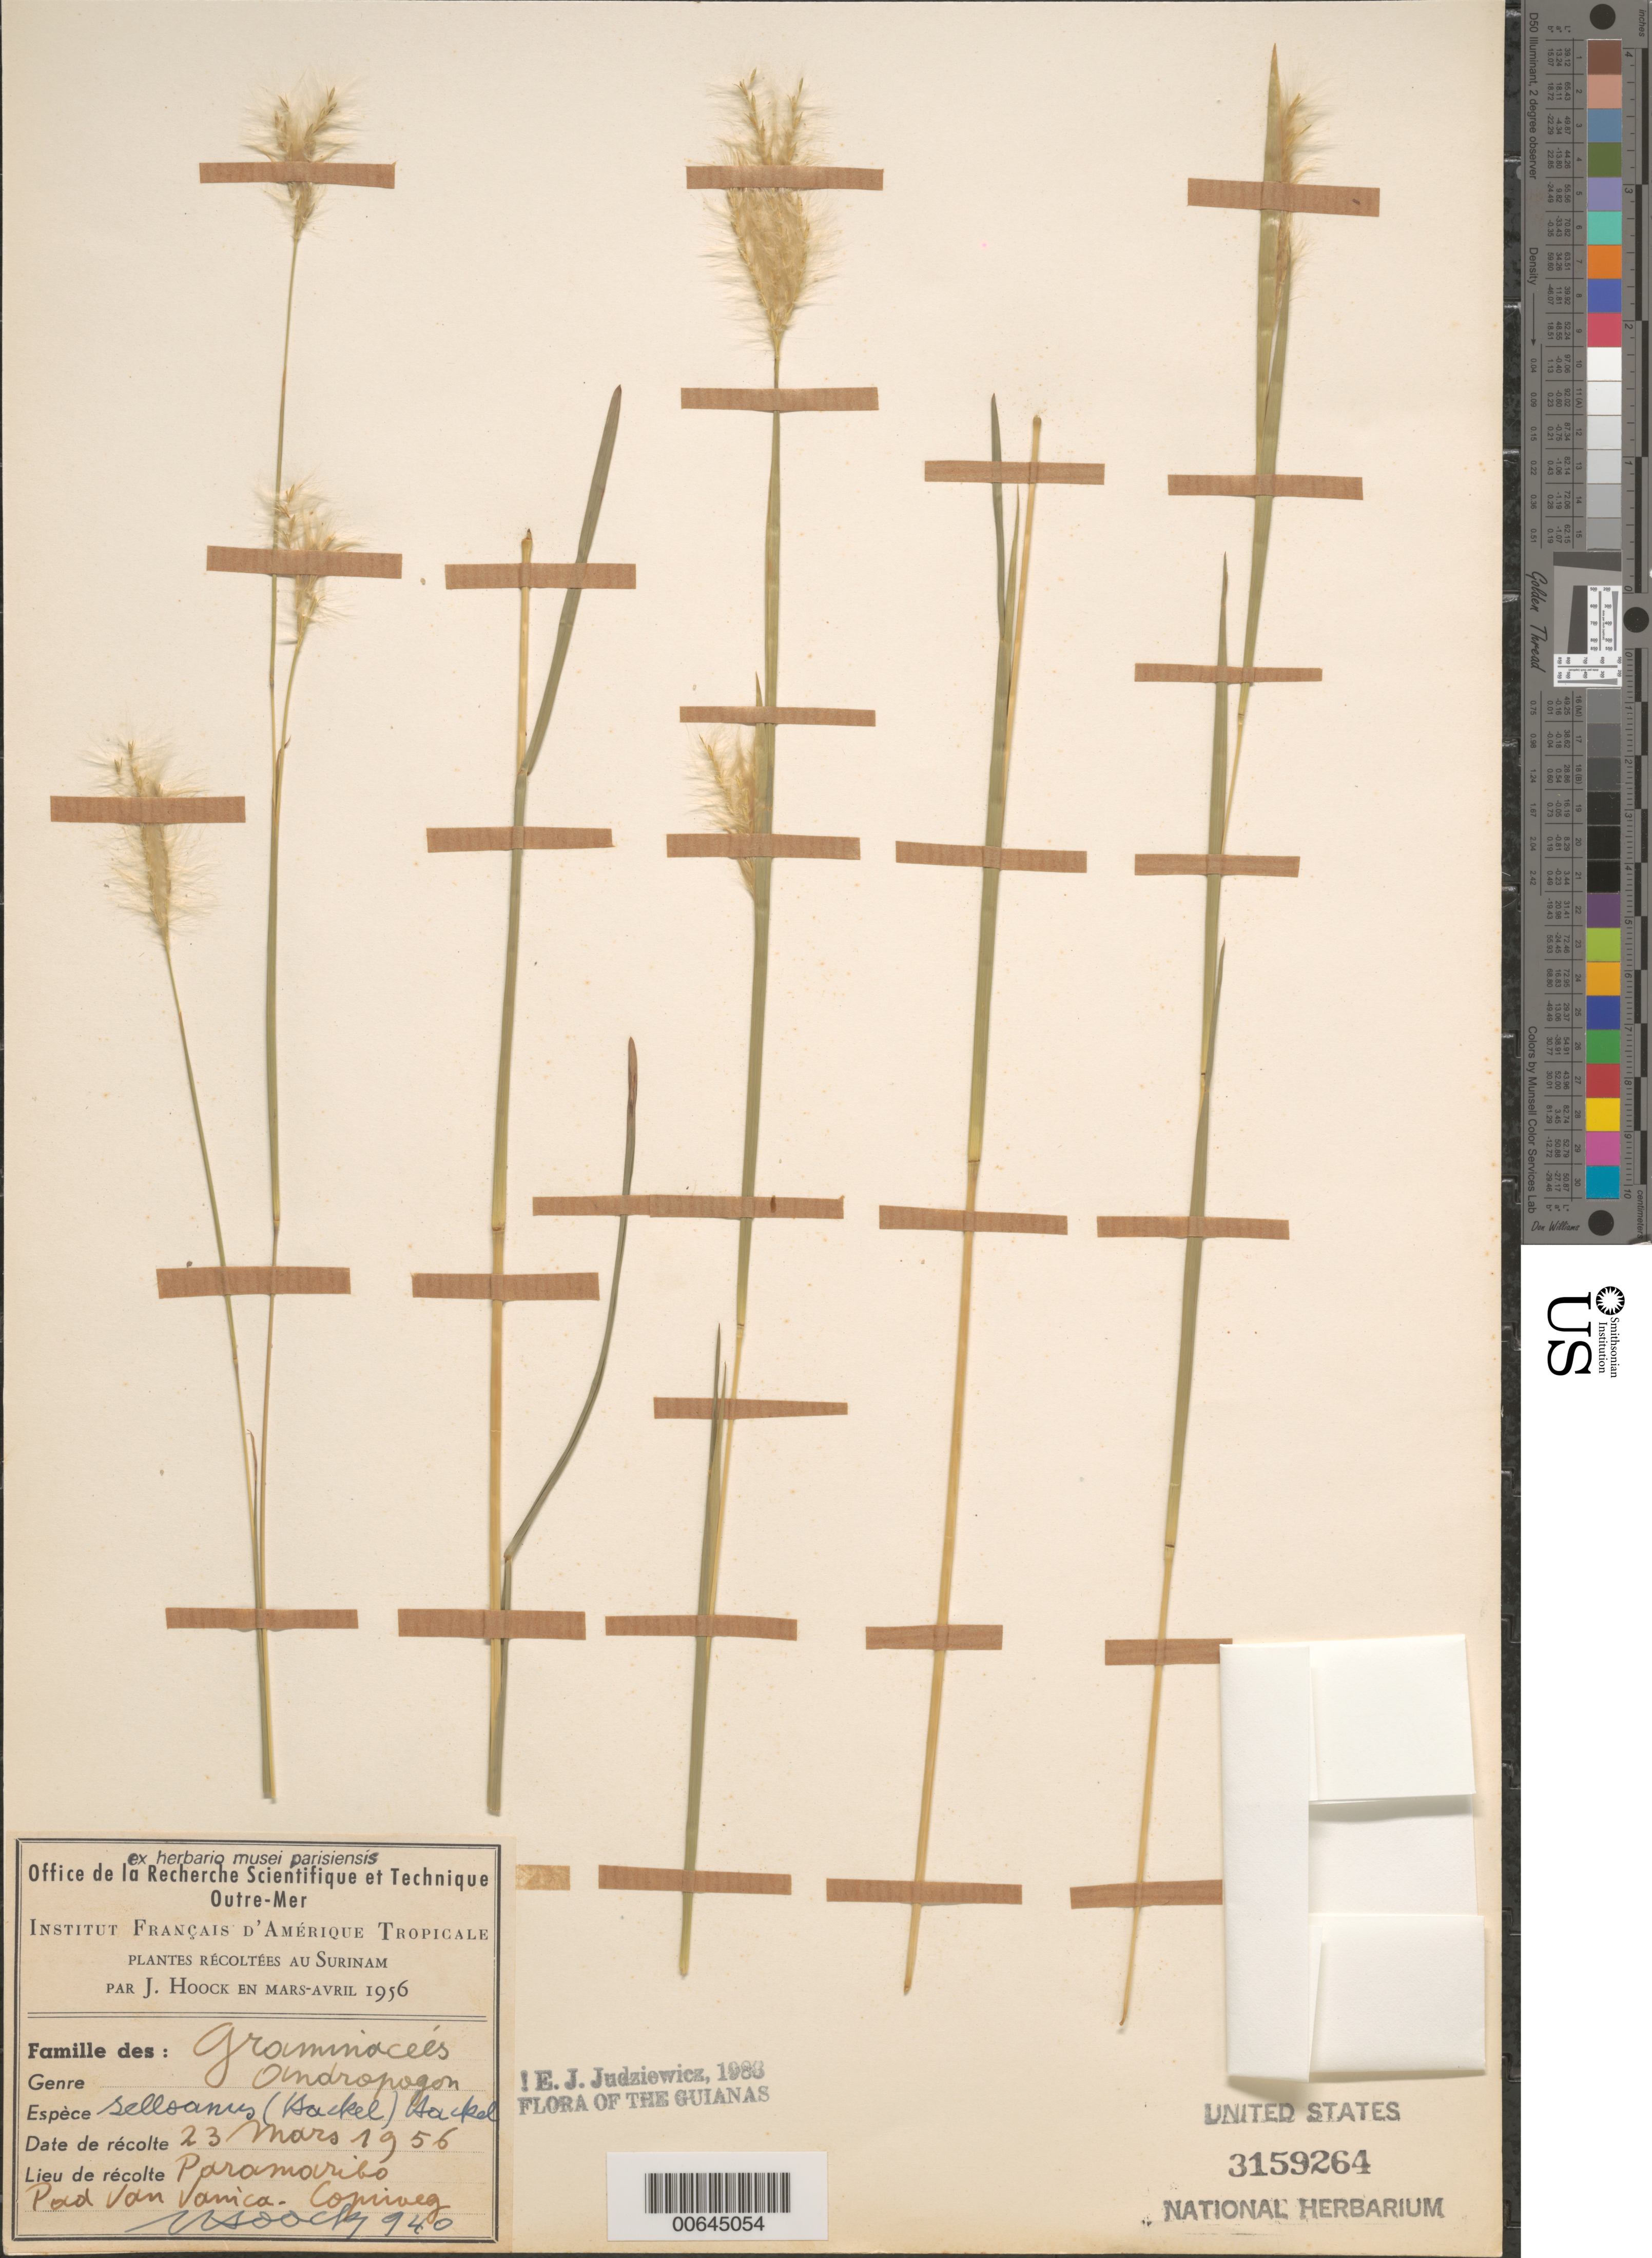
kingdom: Plantae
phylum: Tracheophyta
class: Liliopsida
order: Poales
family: Poaceae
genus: Andropogon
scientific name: Andropogon selloanus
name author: (Hack.) Hack.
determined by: Judziewicz, E. J.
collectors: J. Hoock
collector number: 940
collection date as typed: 23-Mar-56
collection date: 1956-03-23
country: Suriname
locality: Paramaribo, Pad van Vanica, Copiweg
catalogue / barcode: US 3159264